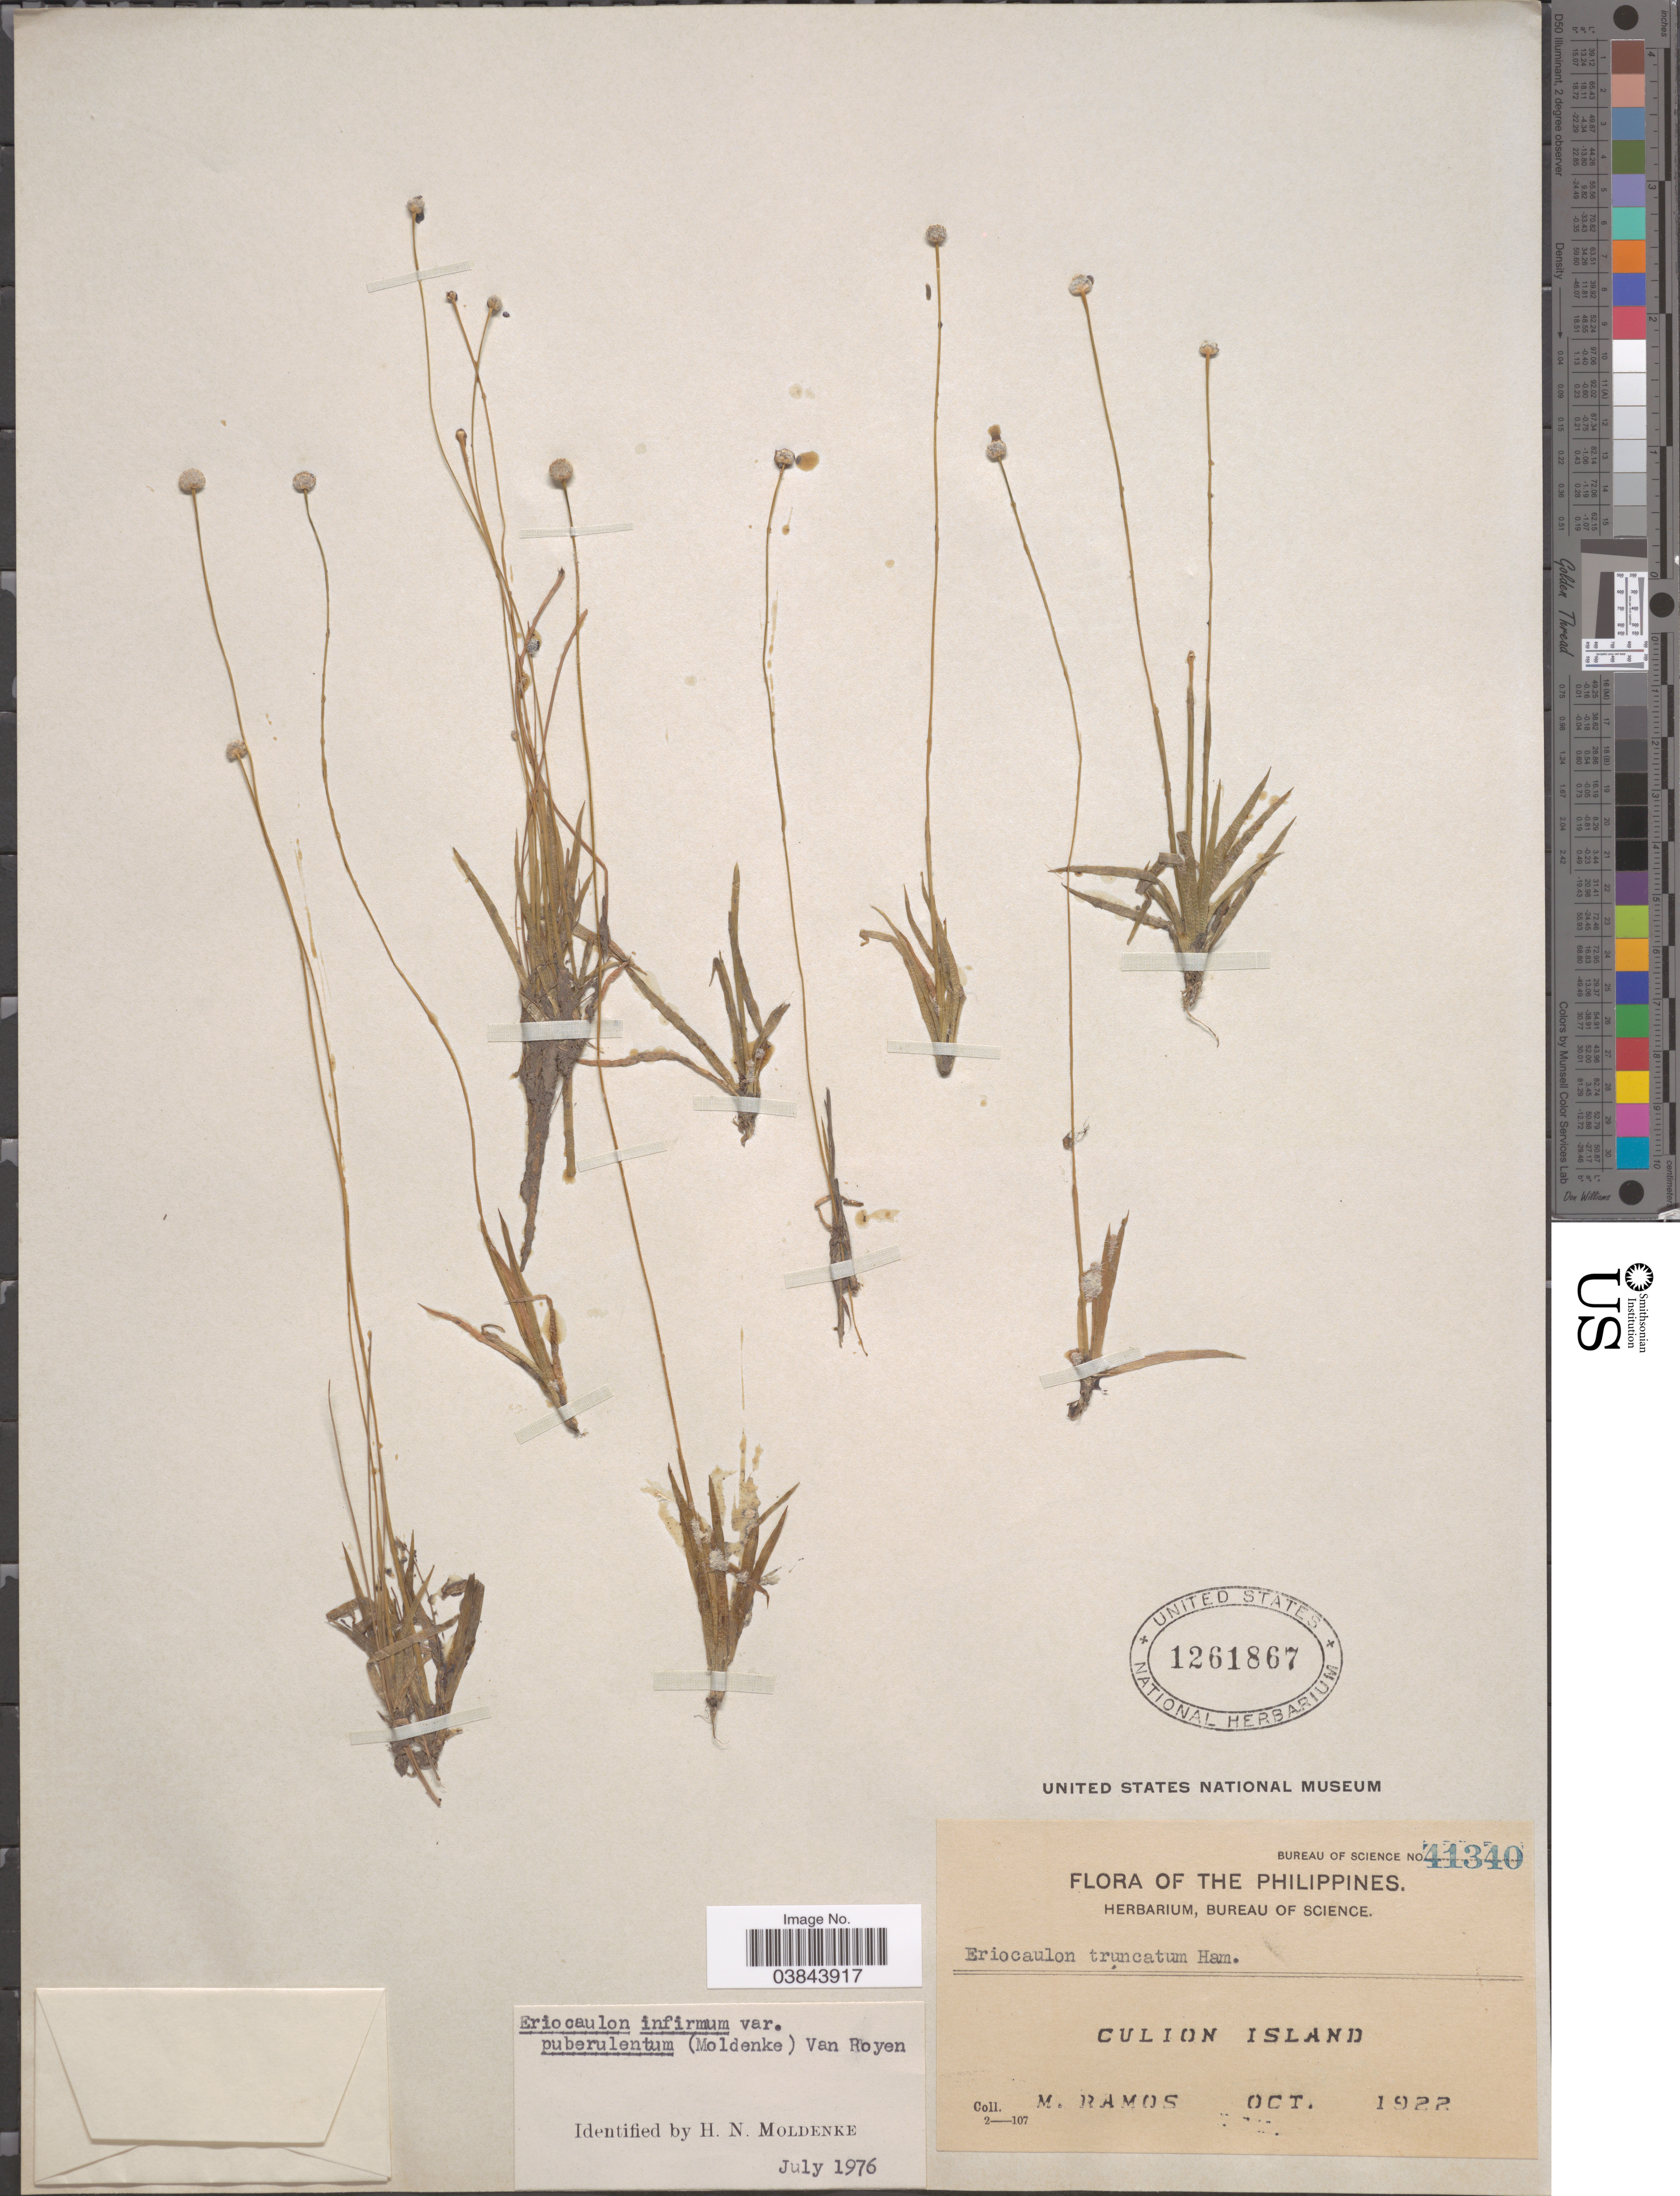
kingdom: Plantae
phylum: Tracheophyta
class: Liliopsida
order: Poales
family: Eriocaulaceae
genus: Eriocaulon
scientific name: Eriocaulon infirmum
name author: Steud.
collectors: M. Ramos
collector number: Bureau of Science 41340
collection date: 1922-10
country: Philippines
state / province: Mimaropa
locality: Culion Island.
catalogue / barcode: US 1261867